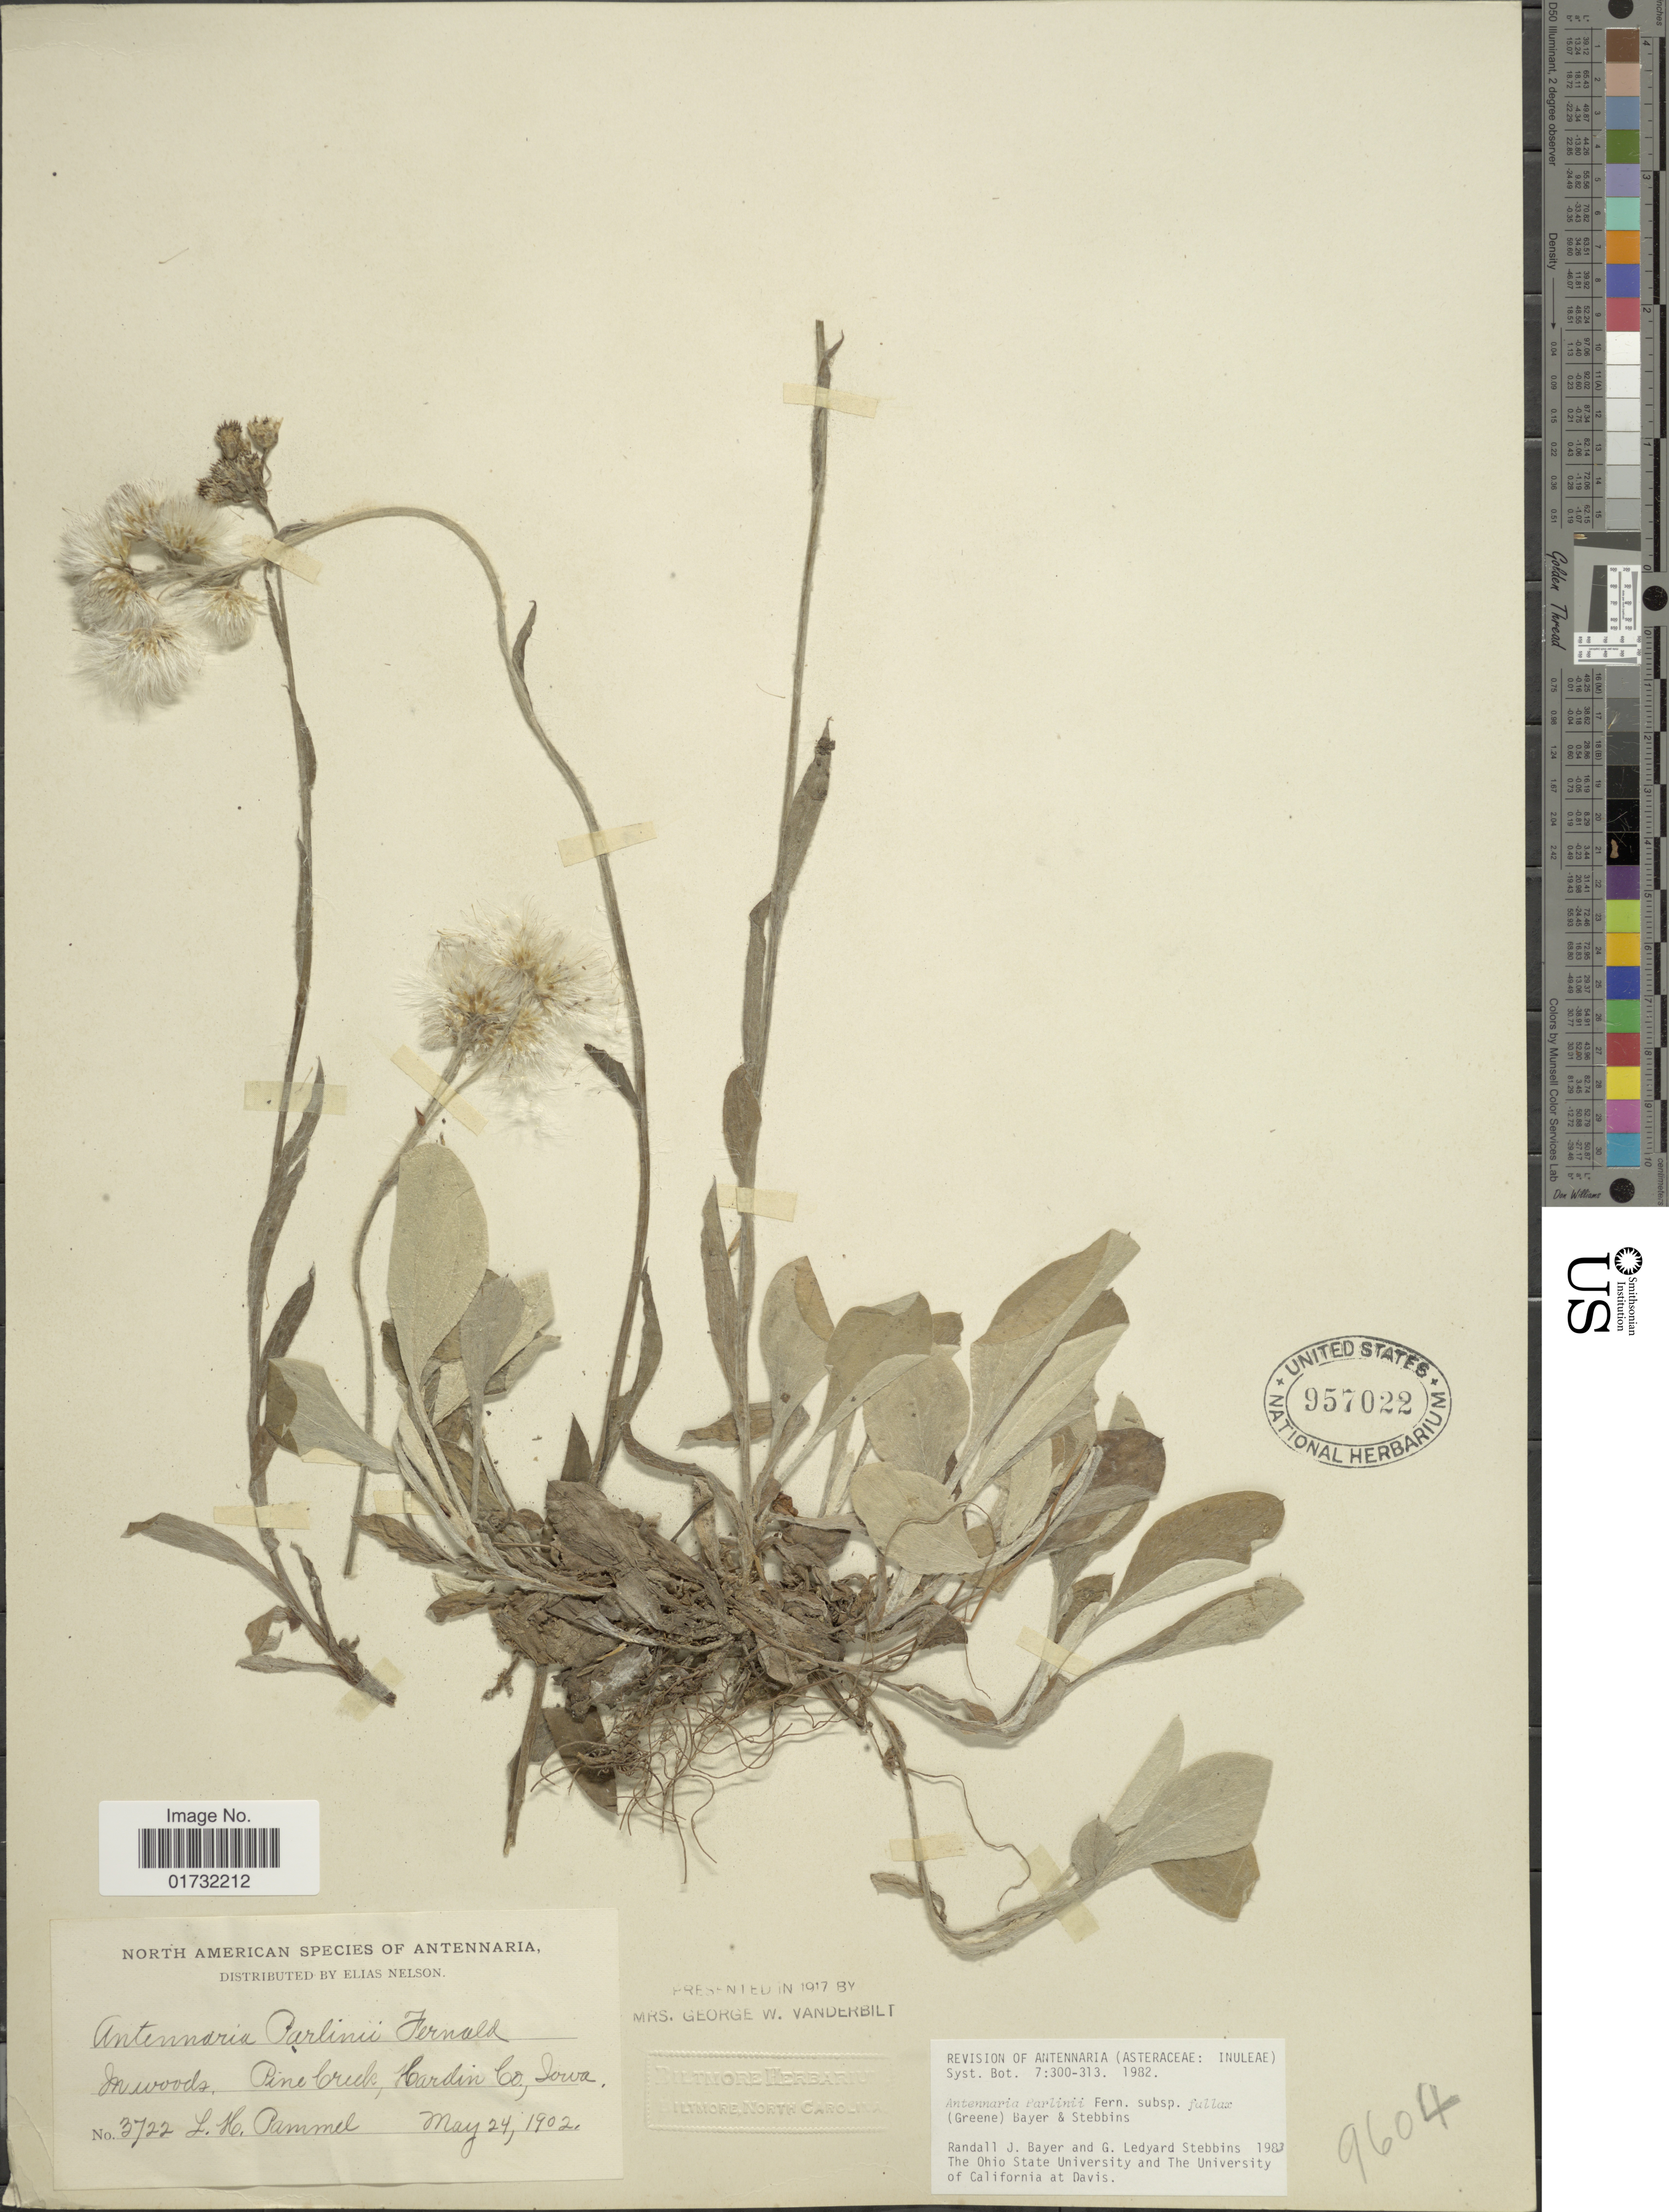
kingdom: Plantae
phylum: Tracheophyta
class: Magnoliopsida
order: Asterales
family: Asteraceae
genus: Antennaria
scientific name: Antennaria parlinii subsp. fallax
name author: (Greene) R.J. Bayer & Stebbins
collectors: L. Pammel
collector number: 3722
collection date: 1902-05-24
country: United States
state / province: Iowa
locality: Pine Creek, Hardin Co.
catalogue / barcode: US 957022